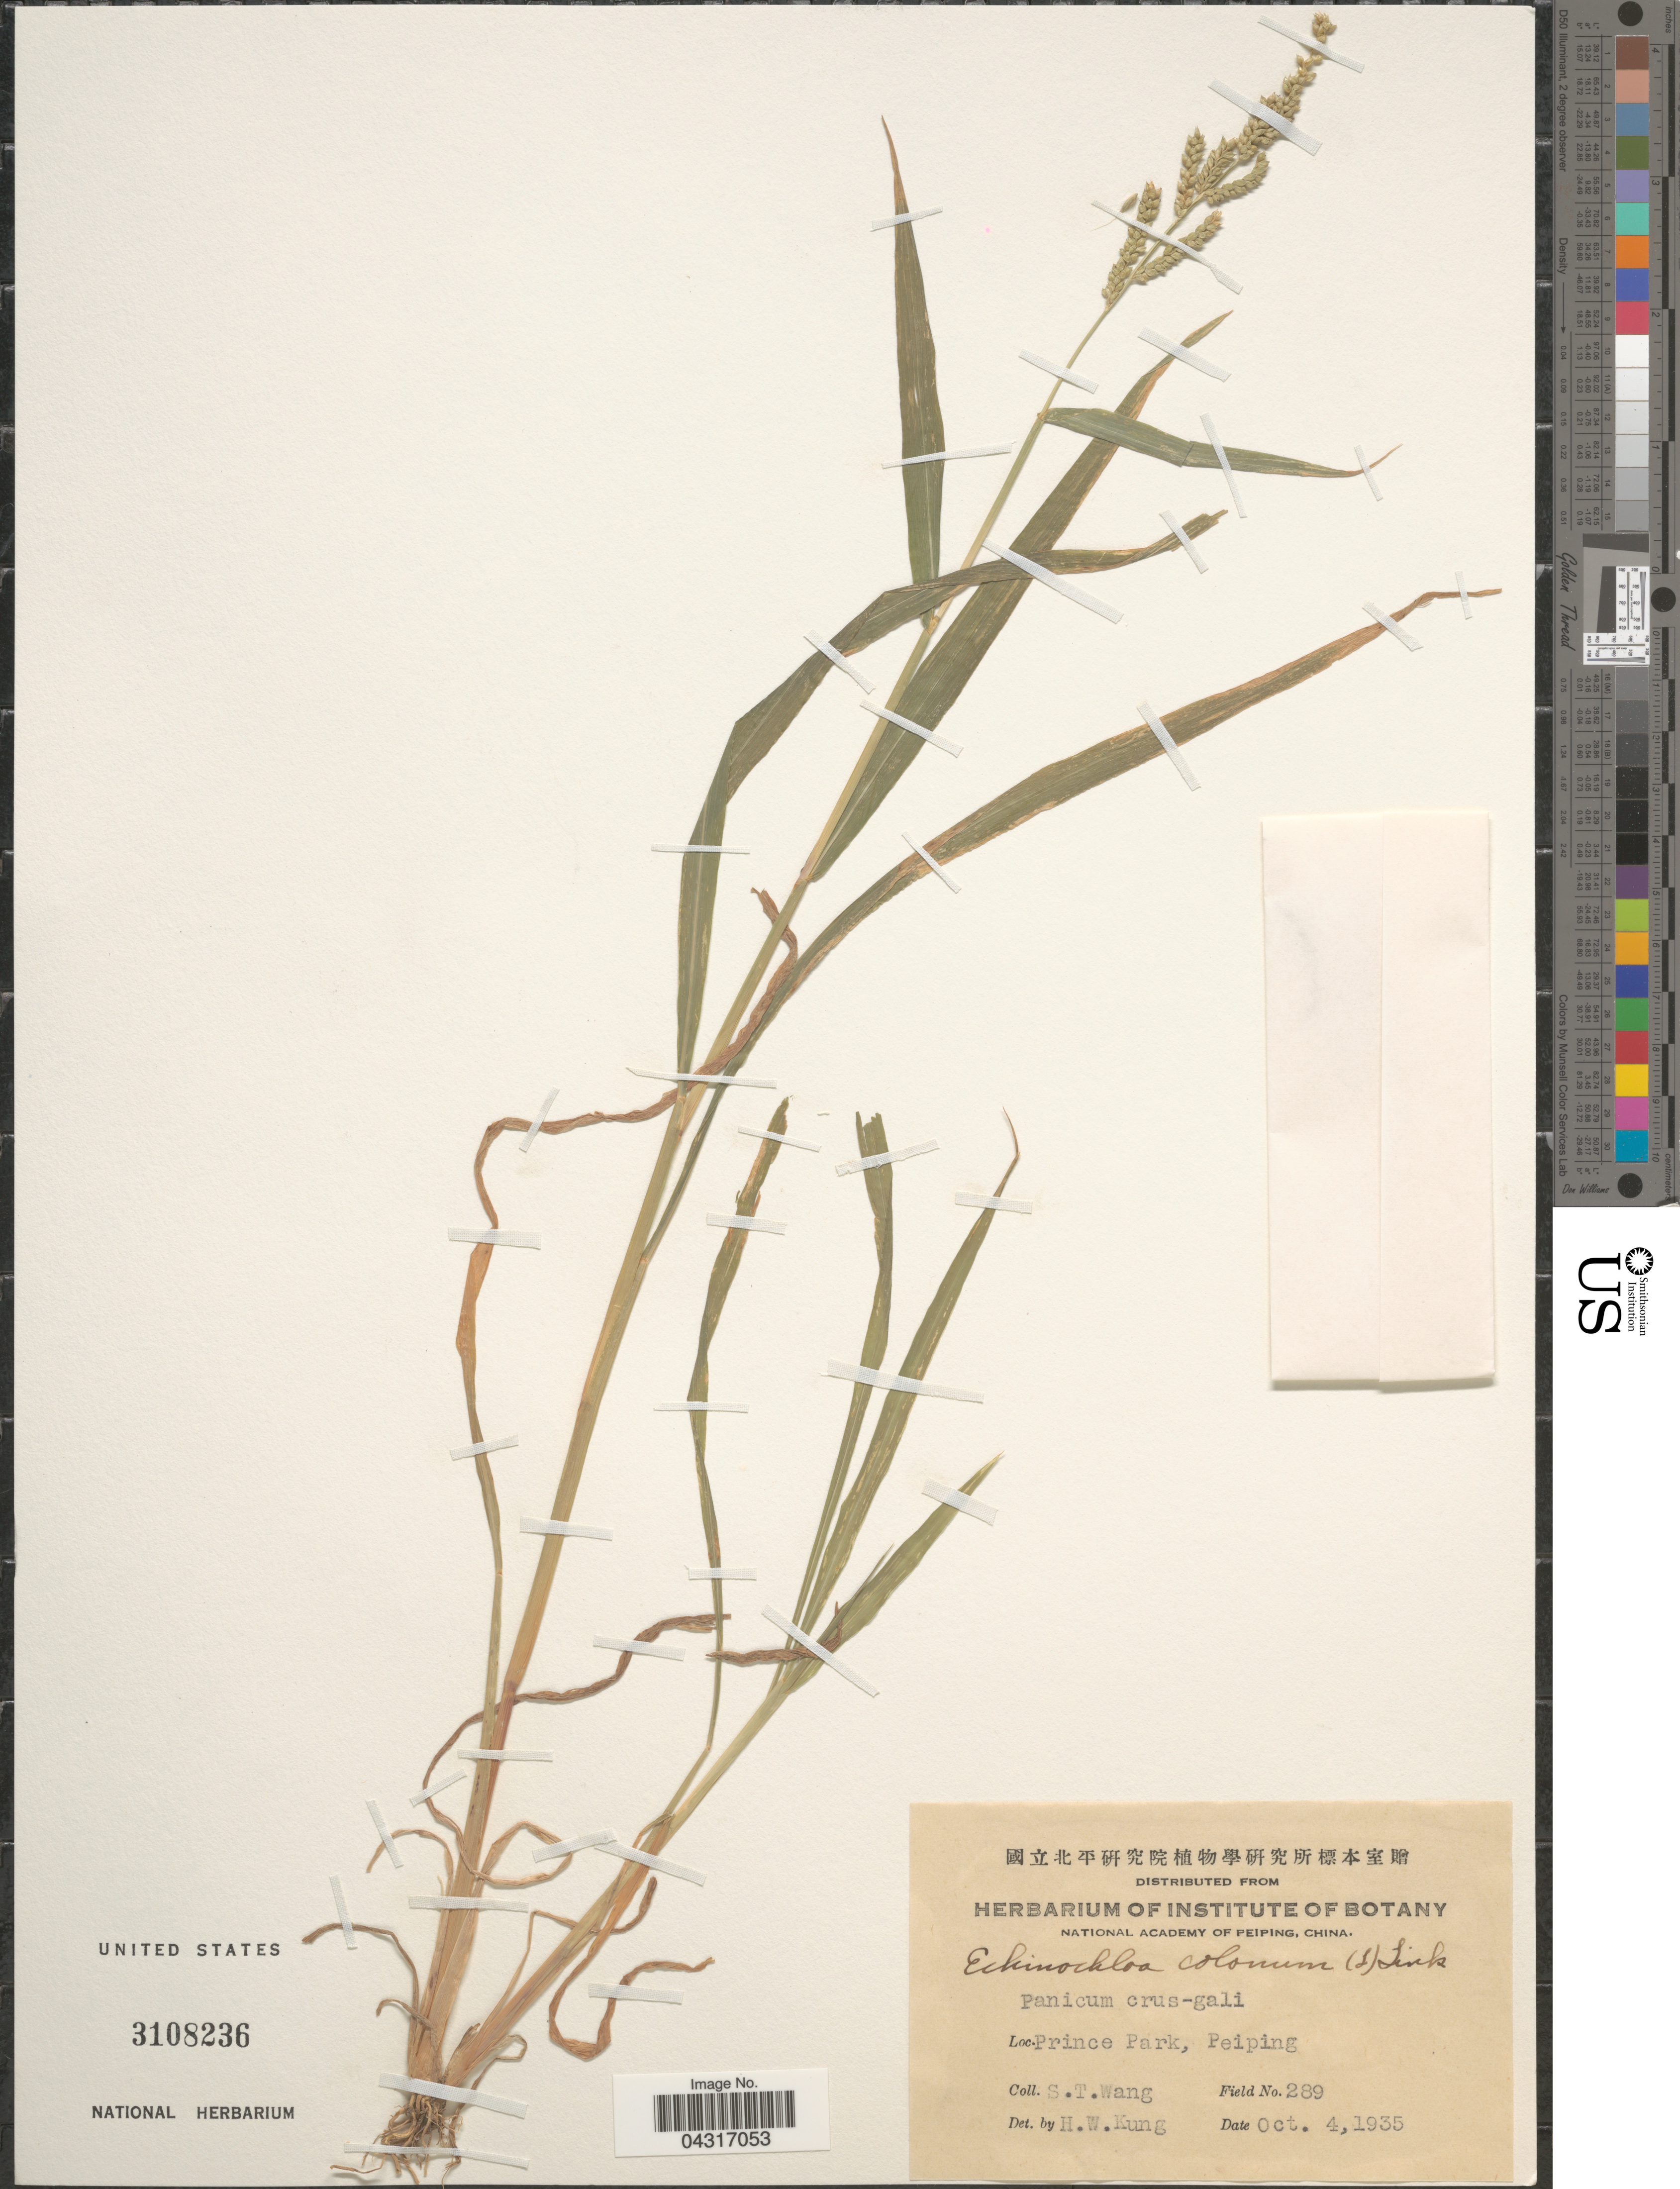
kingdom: Plantae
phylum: Tracheophyta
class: Liliopsida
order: Poales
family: Poaceae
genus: Echinochloa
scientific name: Echinochloa colona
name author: (L.) Link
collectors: S. Wang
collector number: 289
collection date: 1935-10-04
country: China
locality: Prince Park, Peiping.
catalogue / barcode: US 3108236